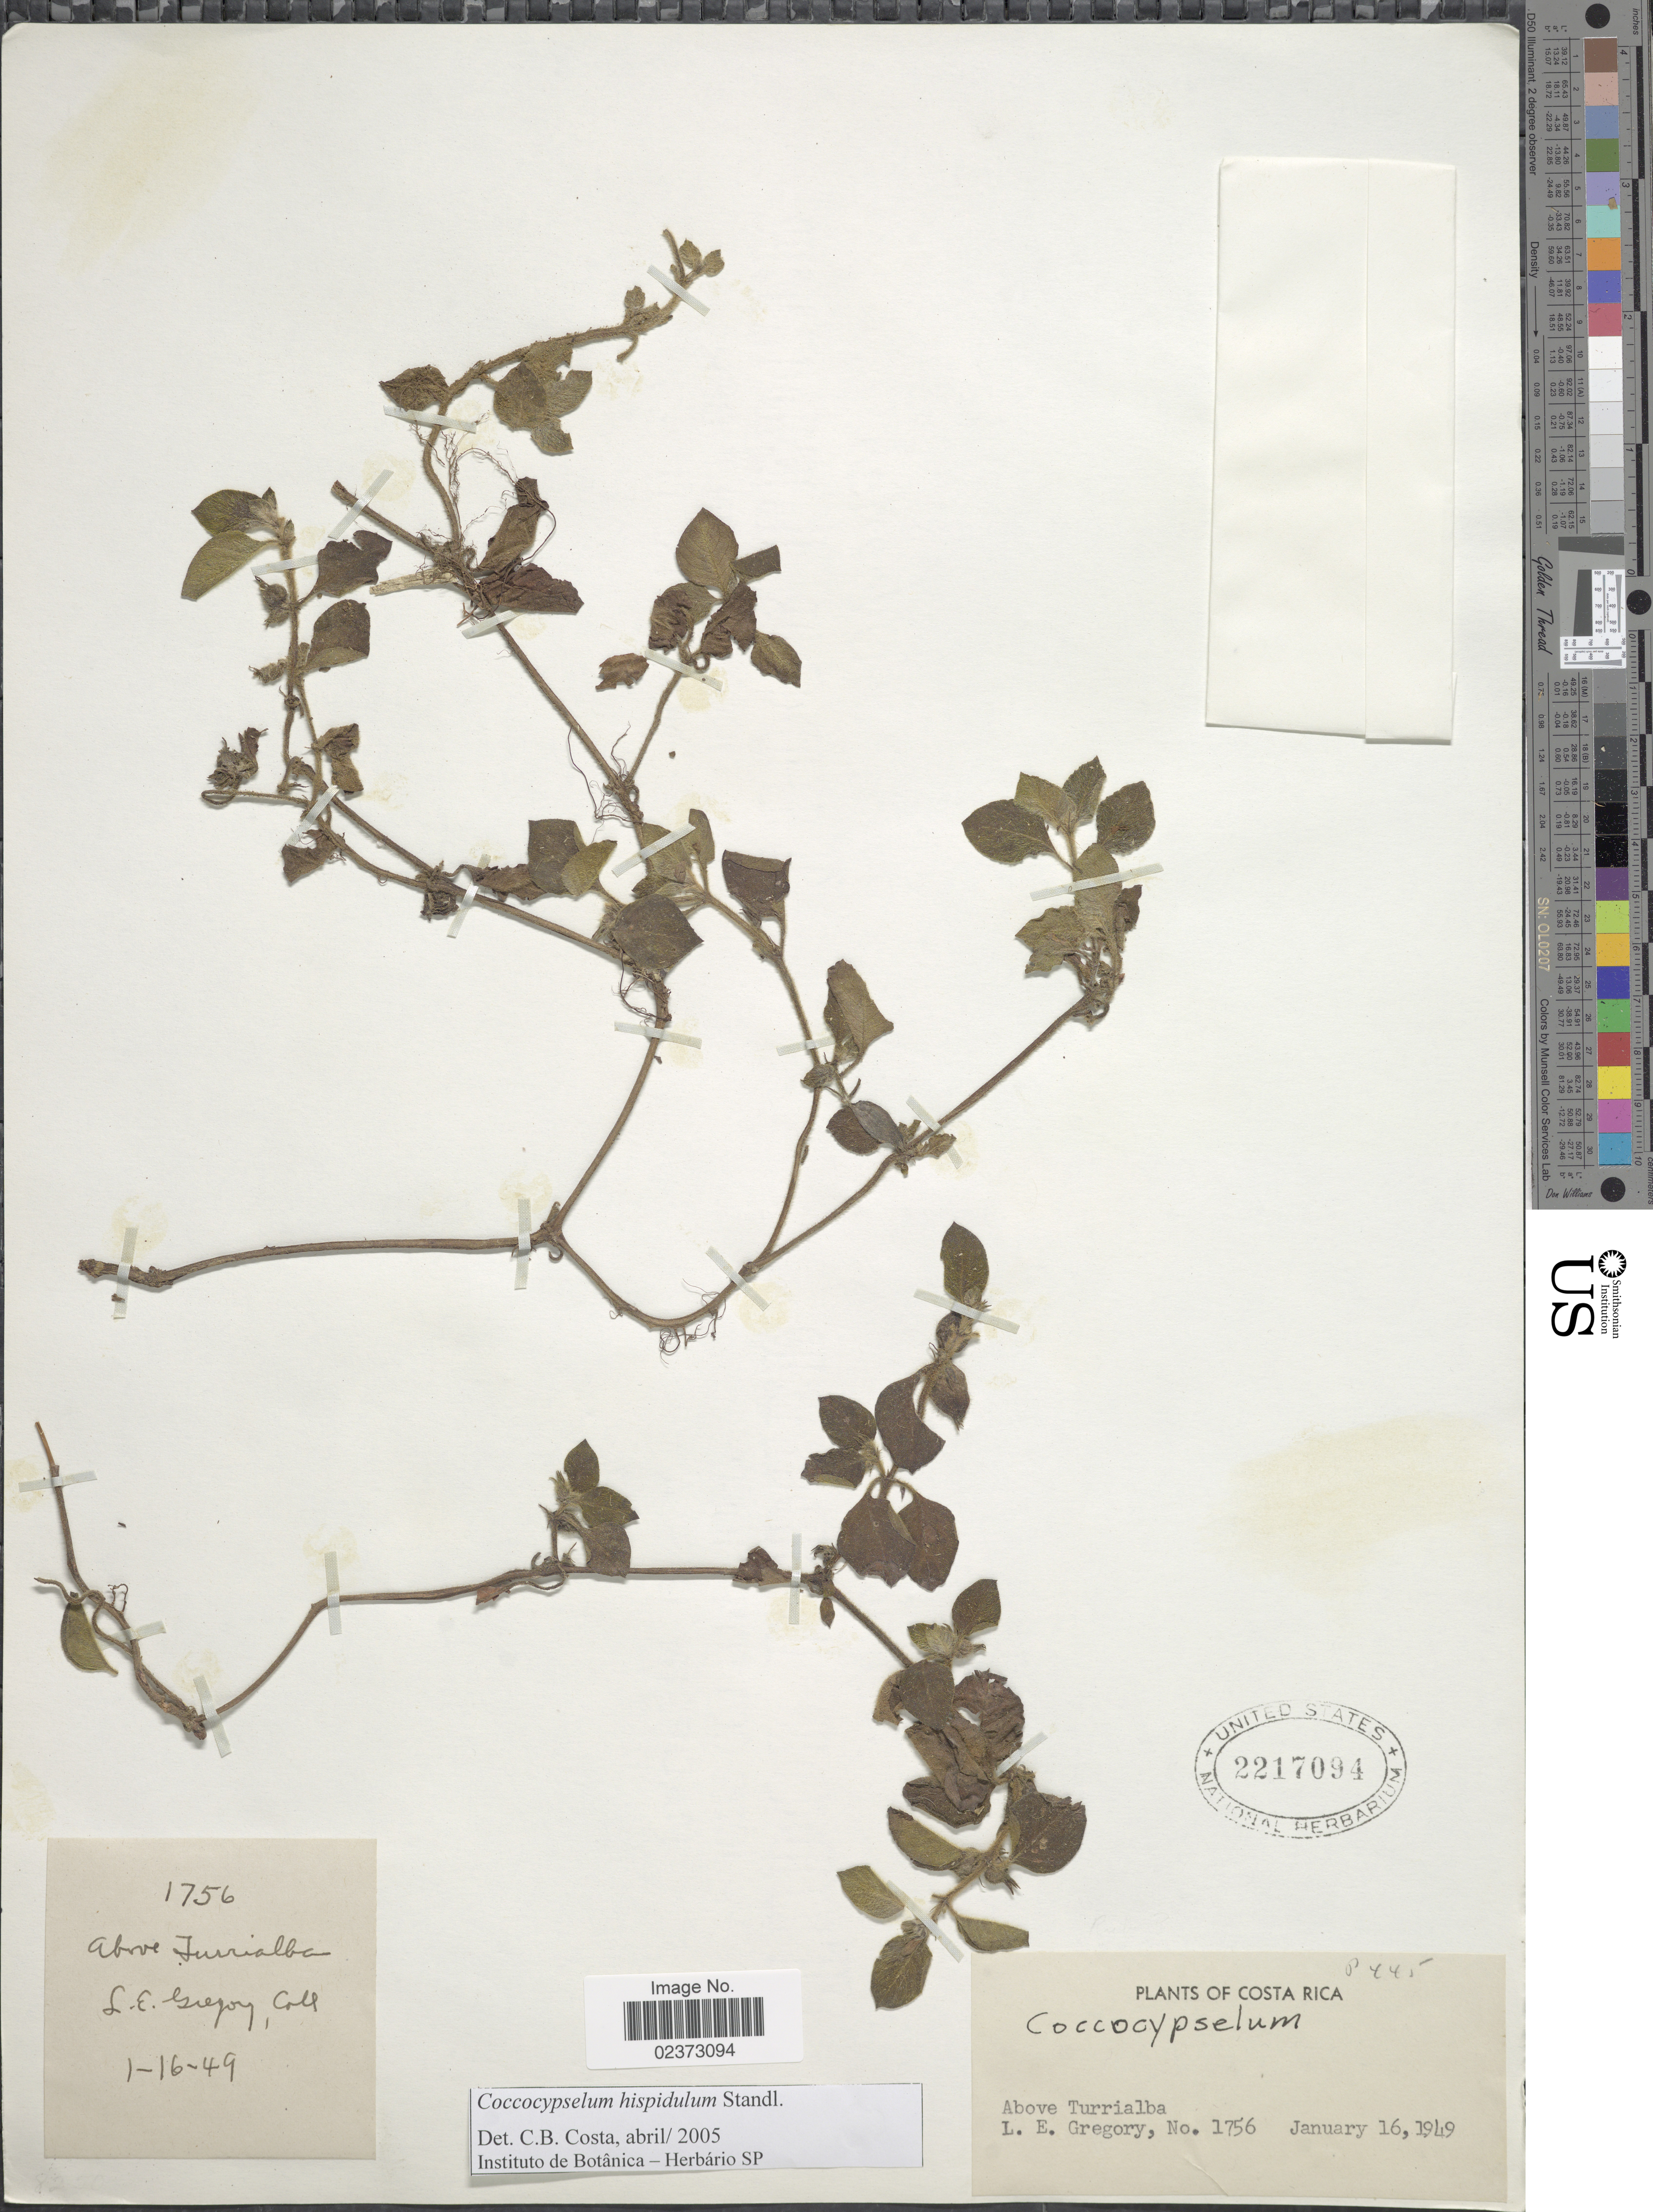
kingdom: Plantae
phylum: Tracheophyta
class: Magnoliopsida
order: Gentianales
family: Rubiaceae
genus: Coccocypselum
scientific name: Coccocypselum hispidulum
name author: (Standl.) Standl.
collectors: L. E. Gregory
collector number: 1756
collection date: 1949-01-16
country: Costa Rica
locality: Above Turrialba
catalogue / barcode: US 2217094